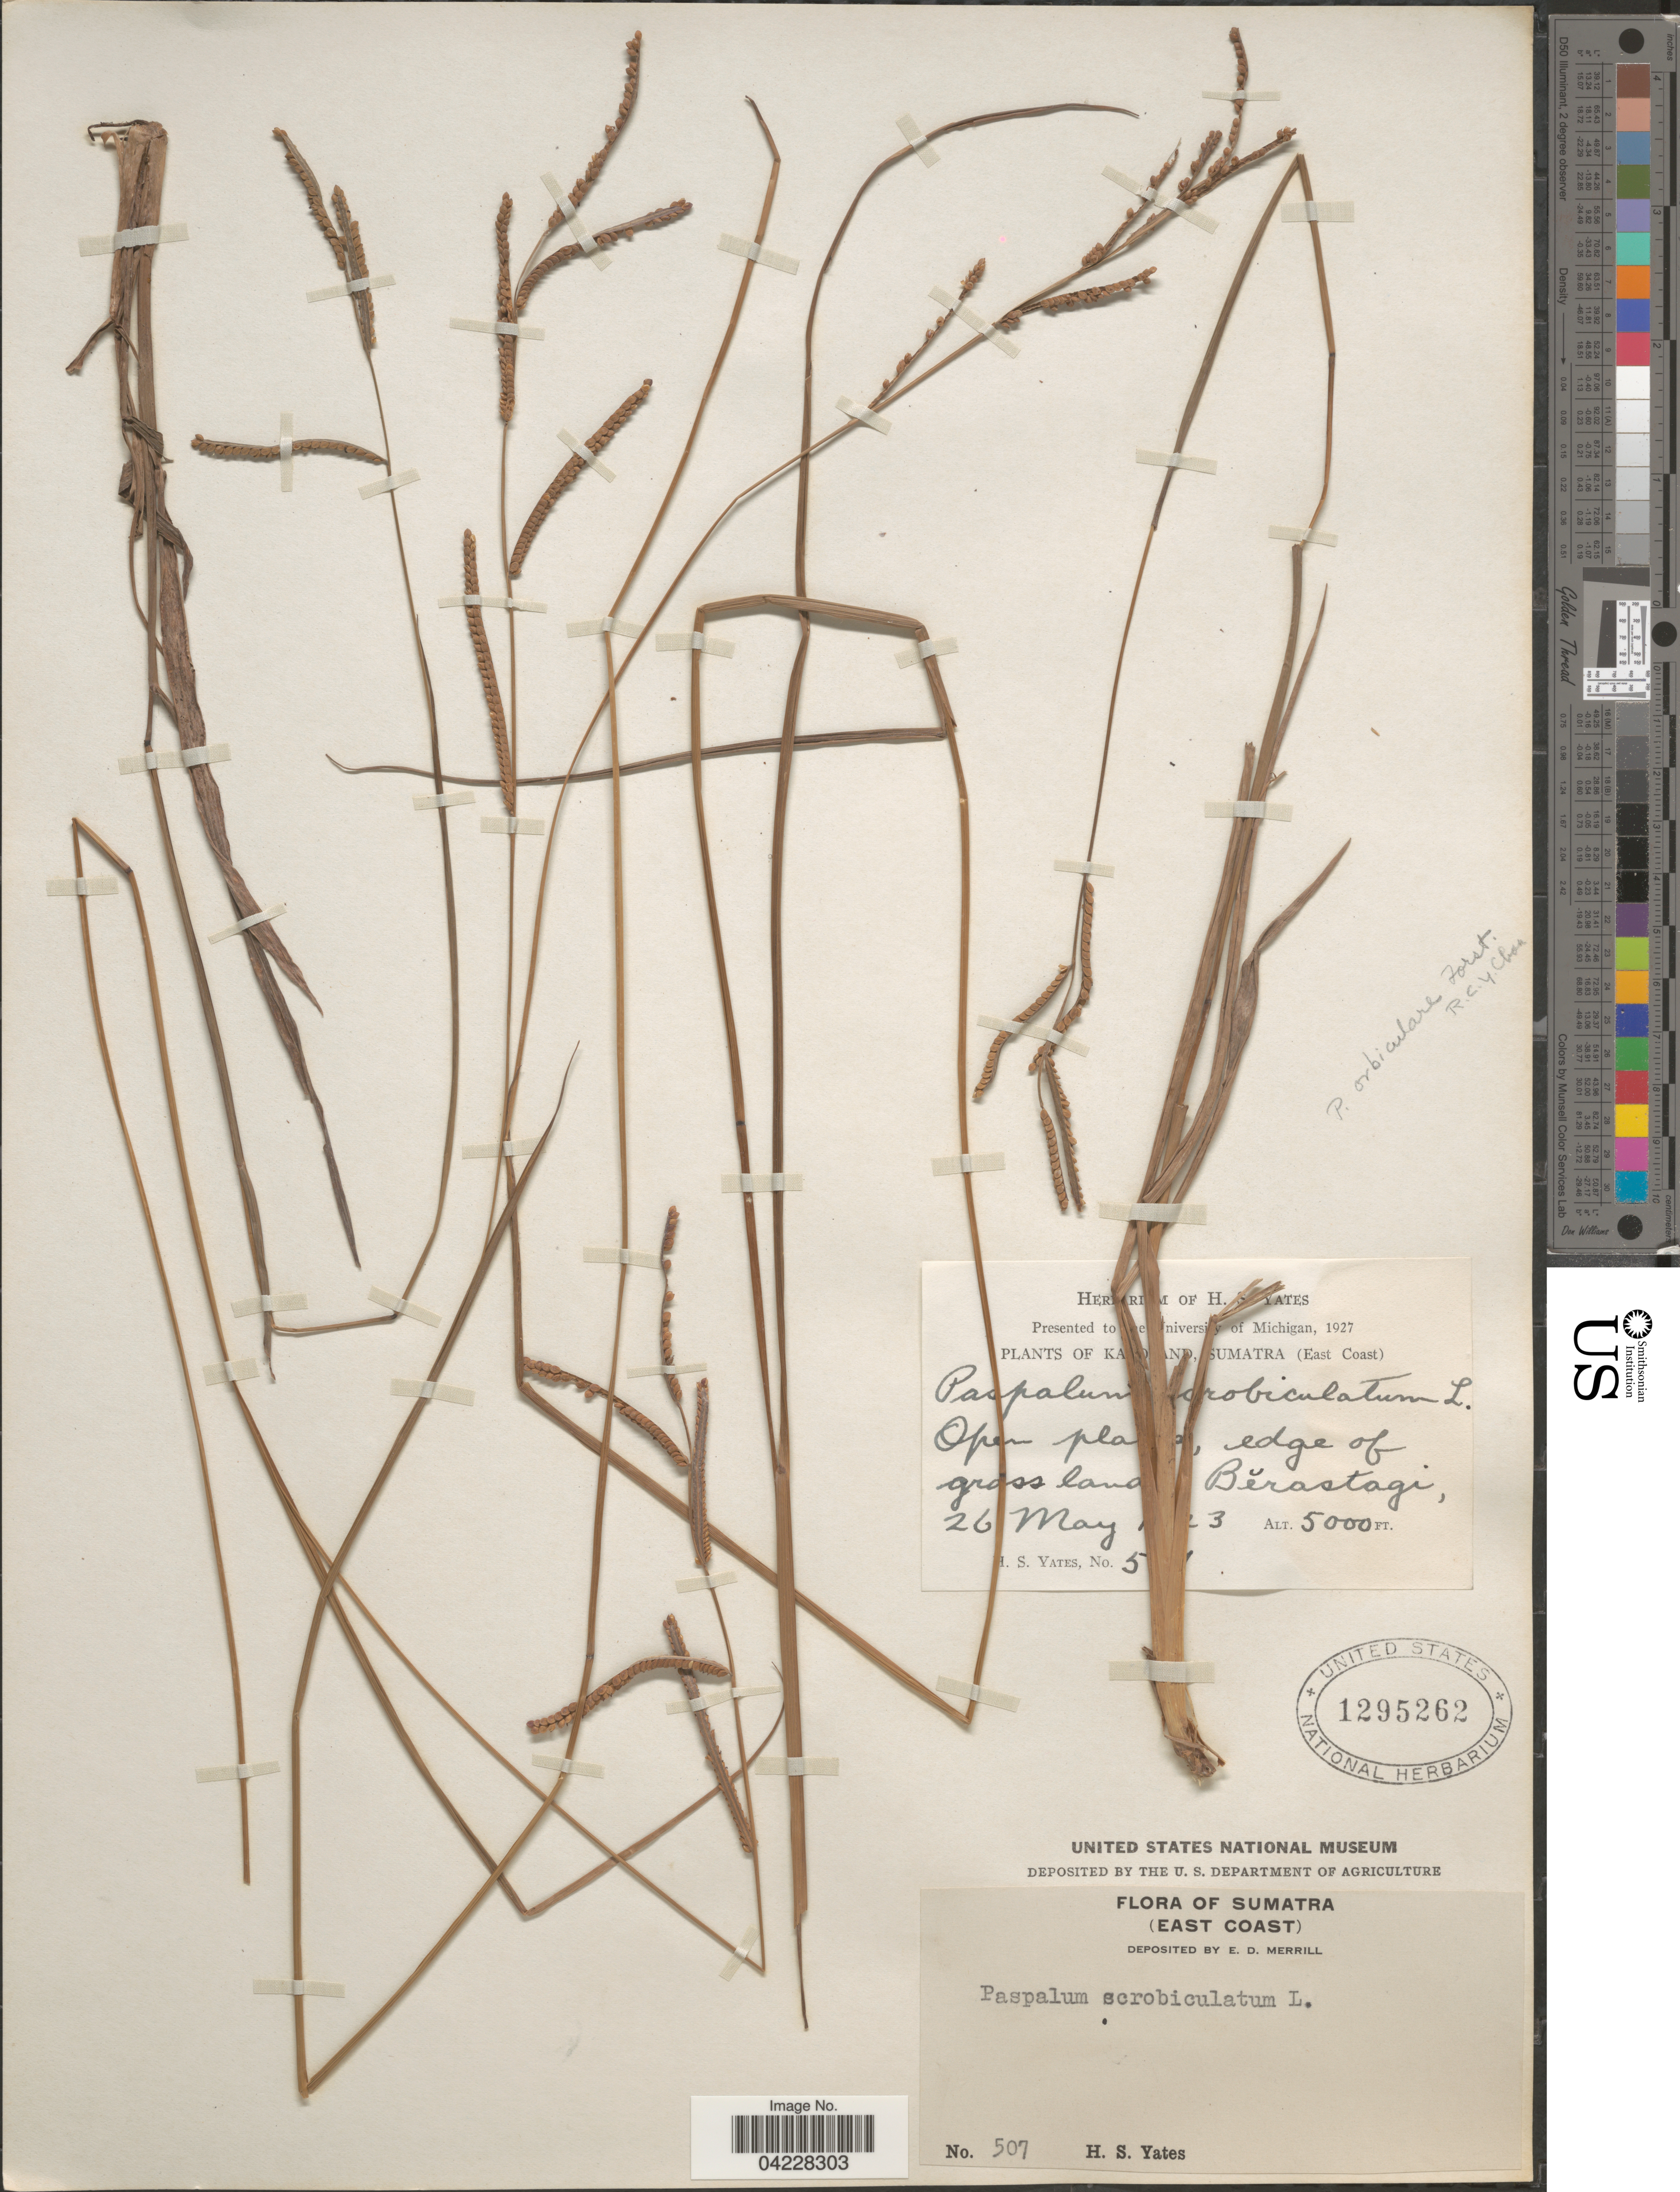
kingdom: Plantae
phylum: Tracheophyta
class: Liliopsida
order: Poales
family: Poaceae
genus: Paspalum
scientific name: Paspalum sp.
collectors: H. S. Yates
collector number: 507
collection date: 1923-05-26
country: Indonesia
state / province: Sumatra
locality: (East Coast). Open pla [illegible text], edge of grassland Bĕrastagi.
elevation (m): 1524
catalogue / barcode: US 1295262